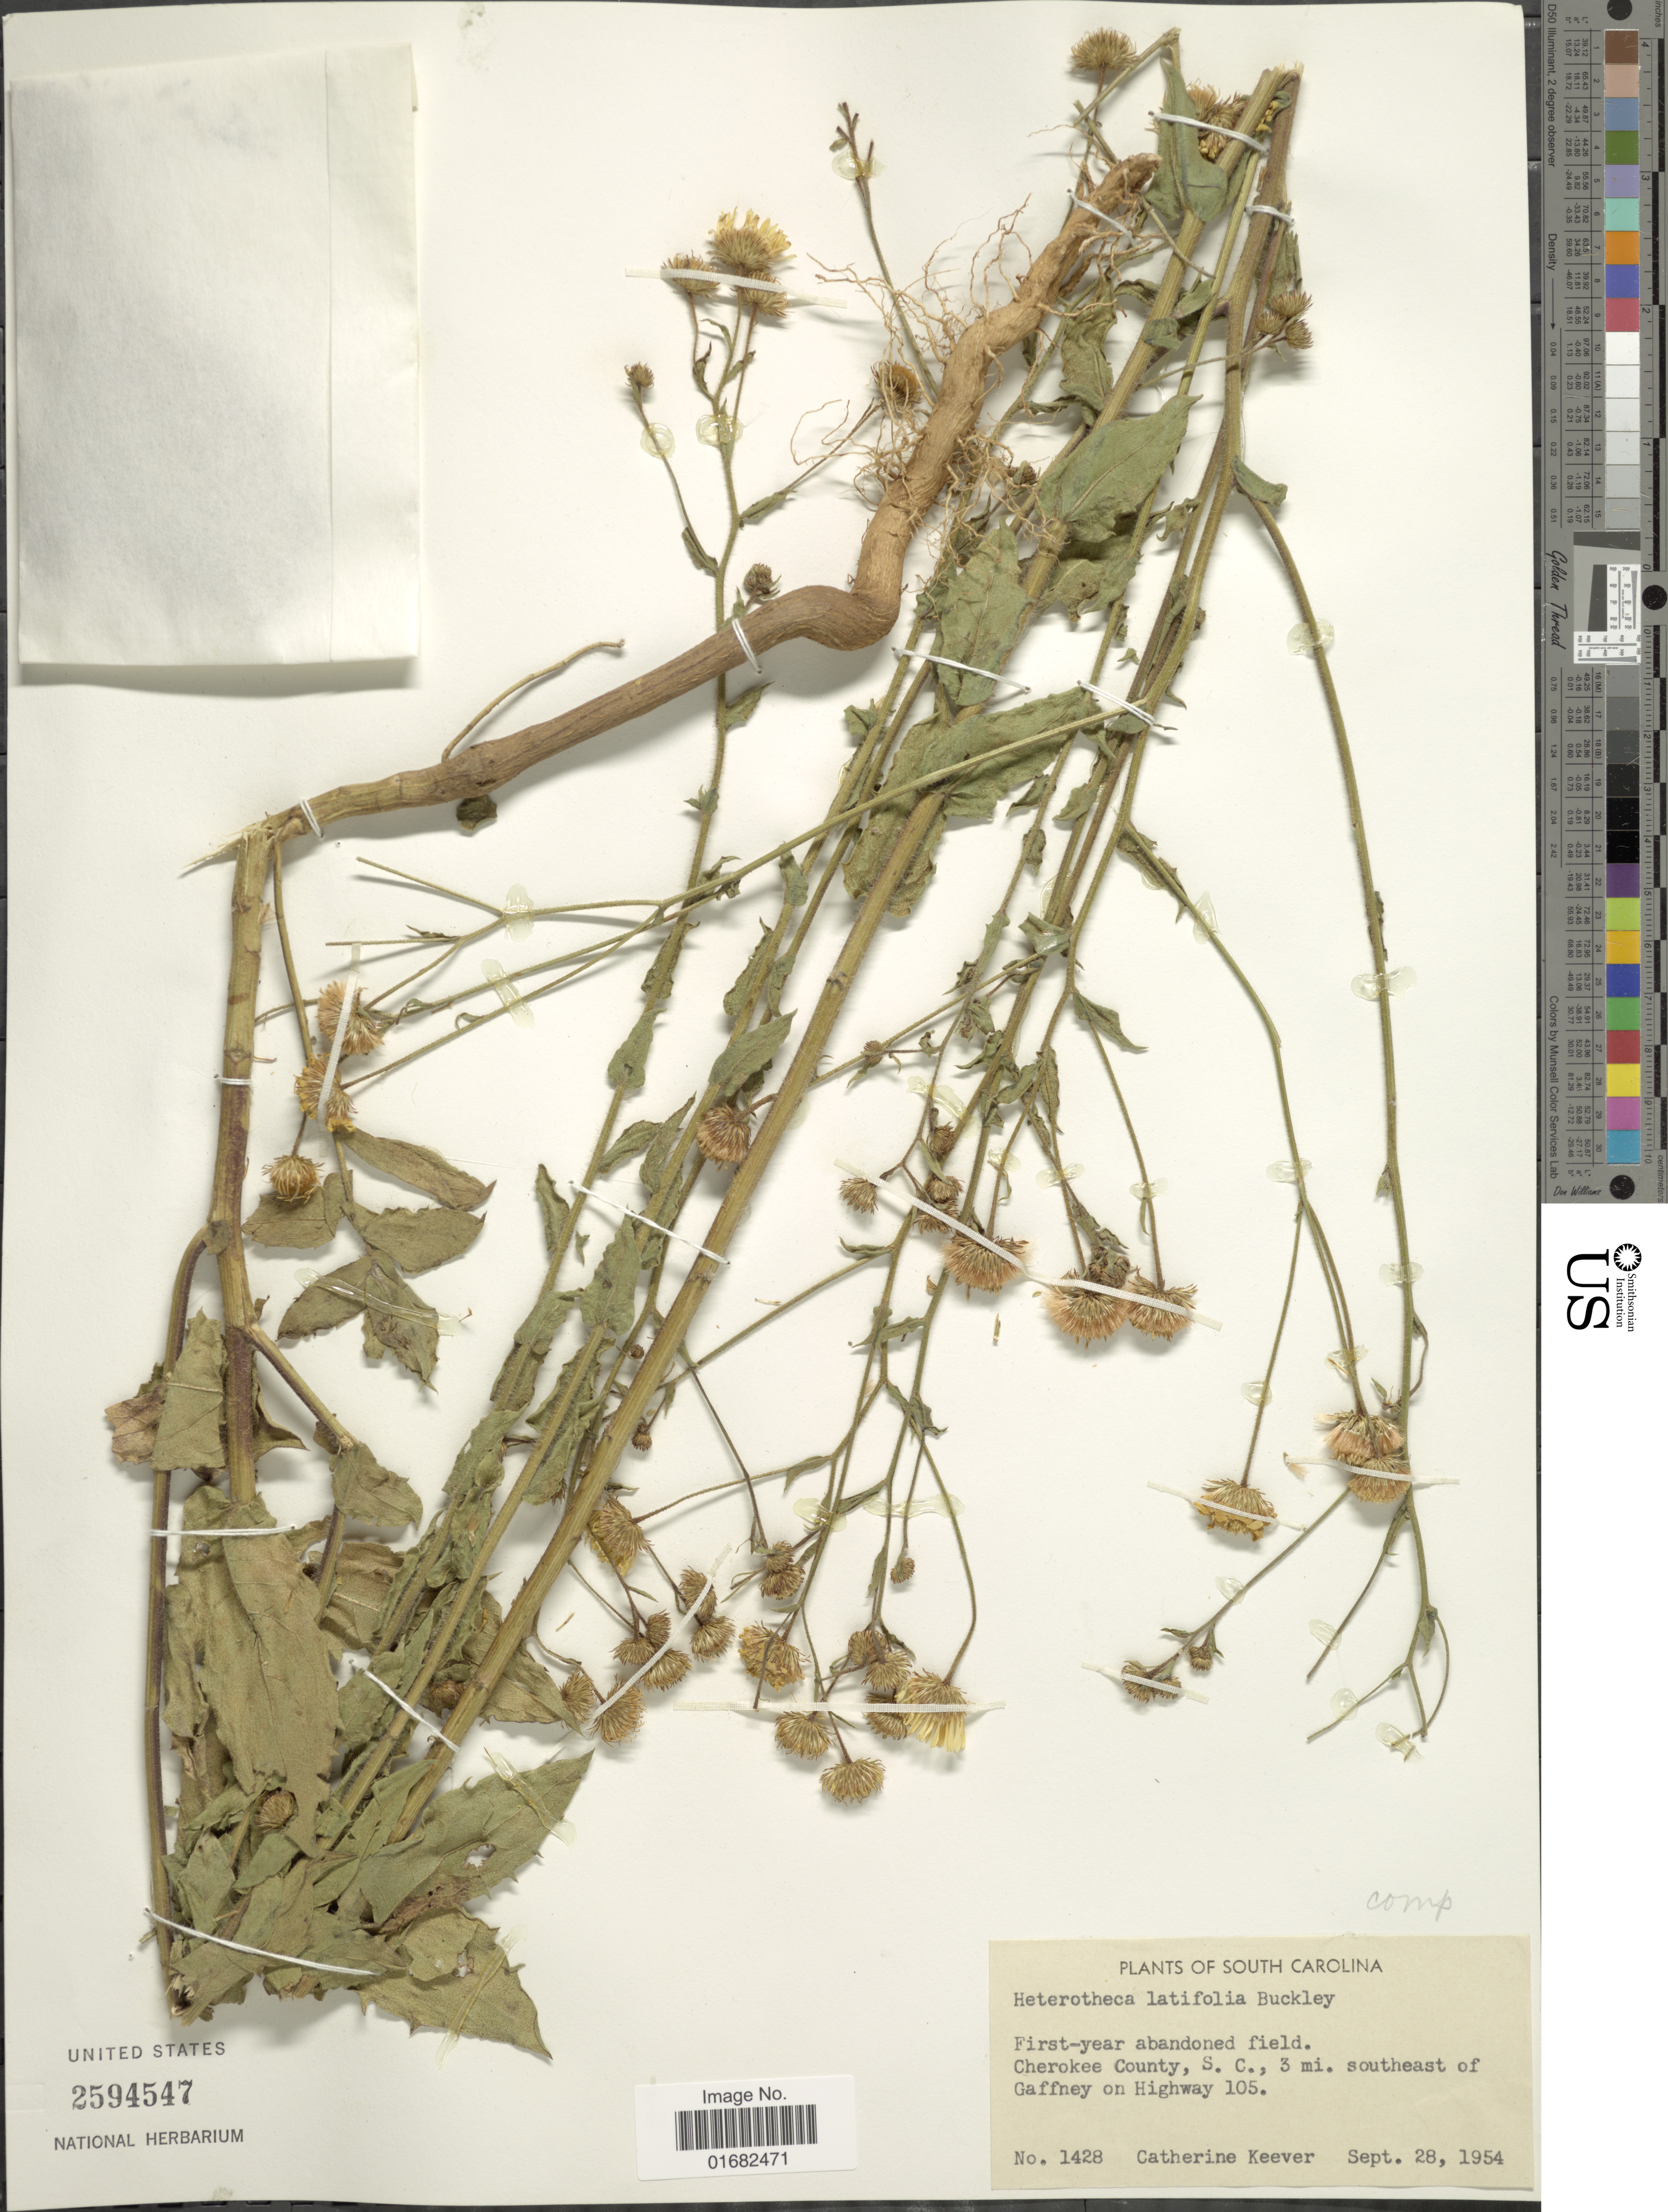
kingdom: Plantae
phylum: Tracheophyta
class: Magnoliopsida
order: Asterales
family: Asteraceae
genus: Heterotheca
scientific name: Heterotheca latifolia var. latifolia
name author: Buckley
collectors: C. Keever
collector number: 1428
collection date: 1954-09-28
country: United States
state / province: South Carolina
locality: First-year abandoned field. Cherokee County, 3 mi. southeast of Gaffney on Highway 105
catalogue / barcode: US 2594547